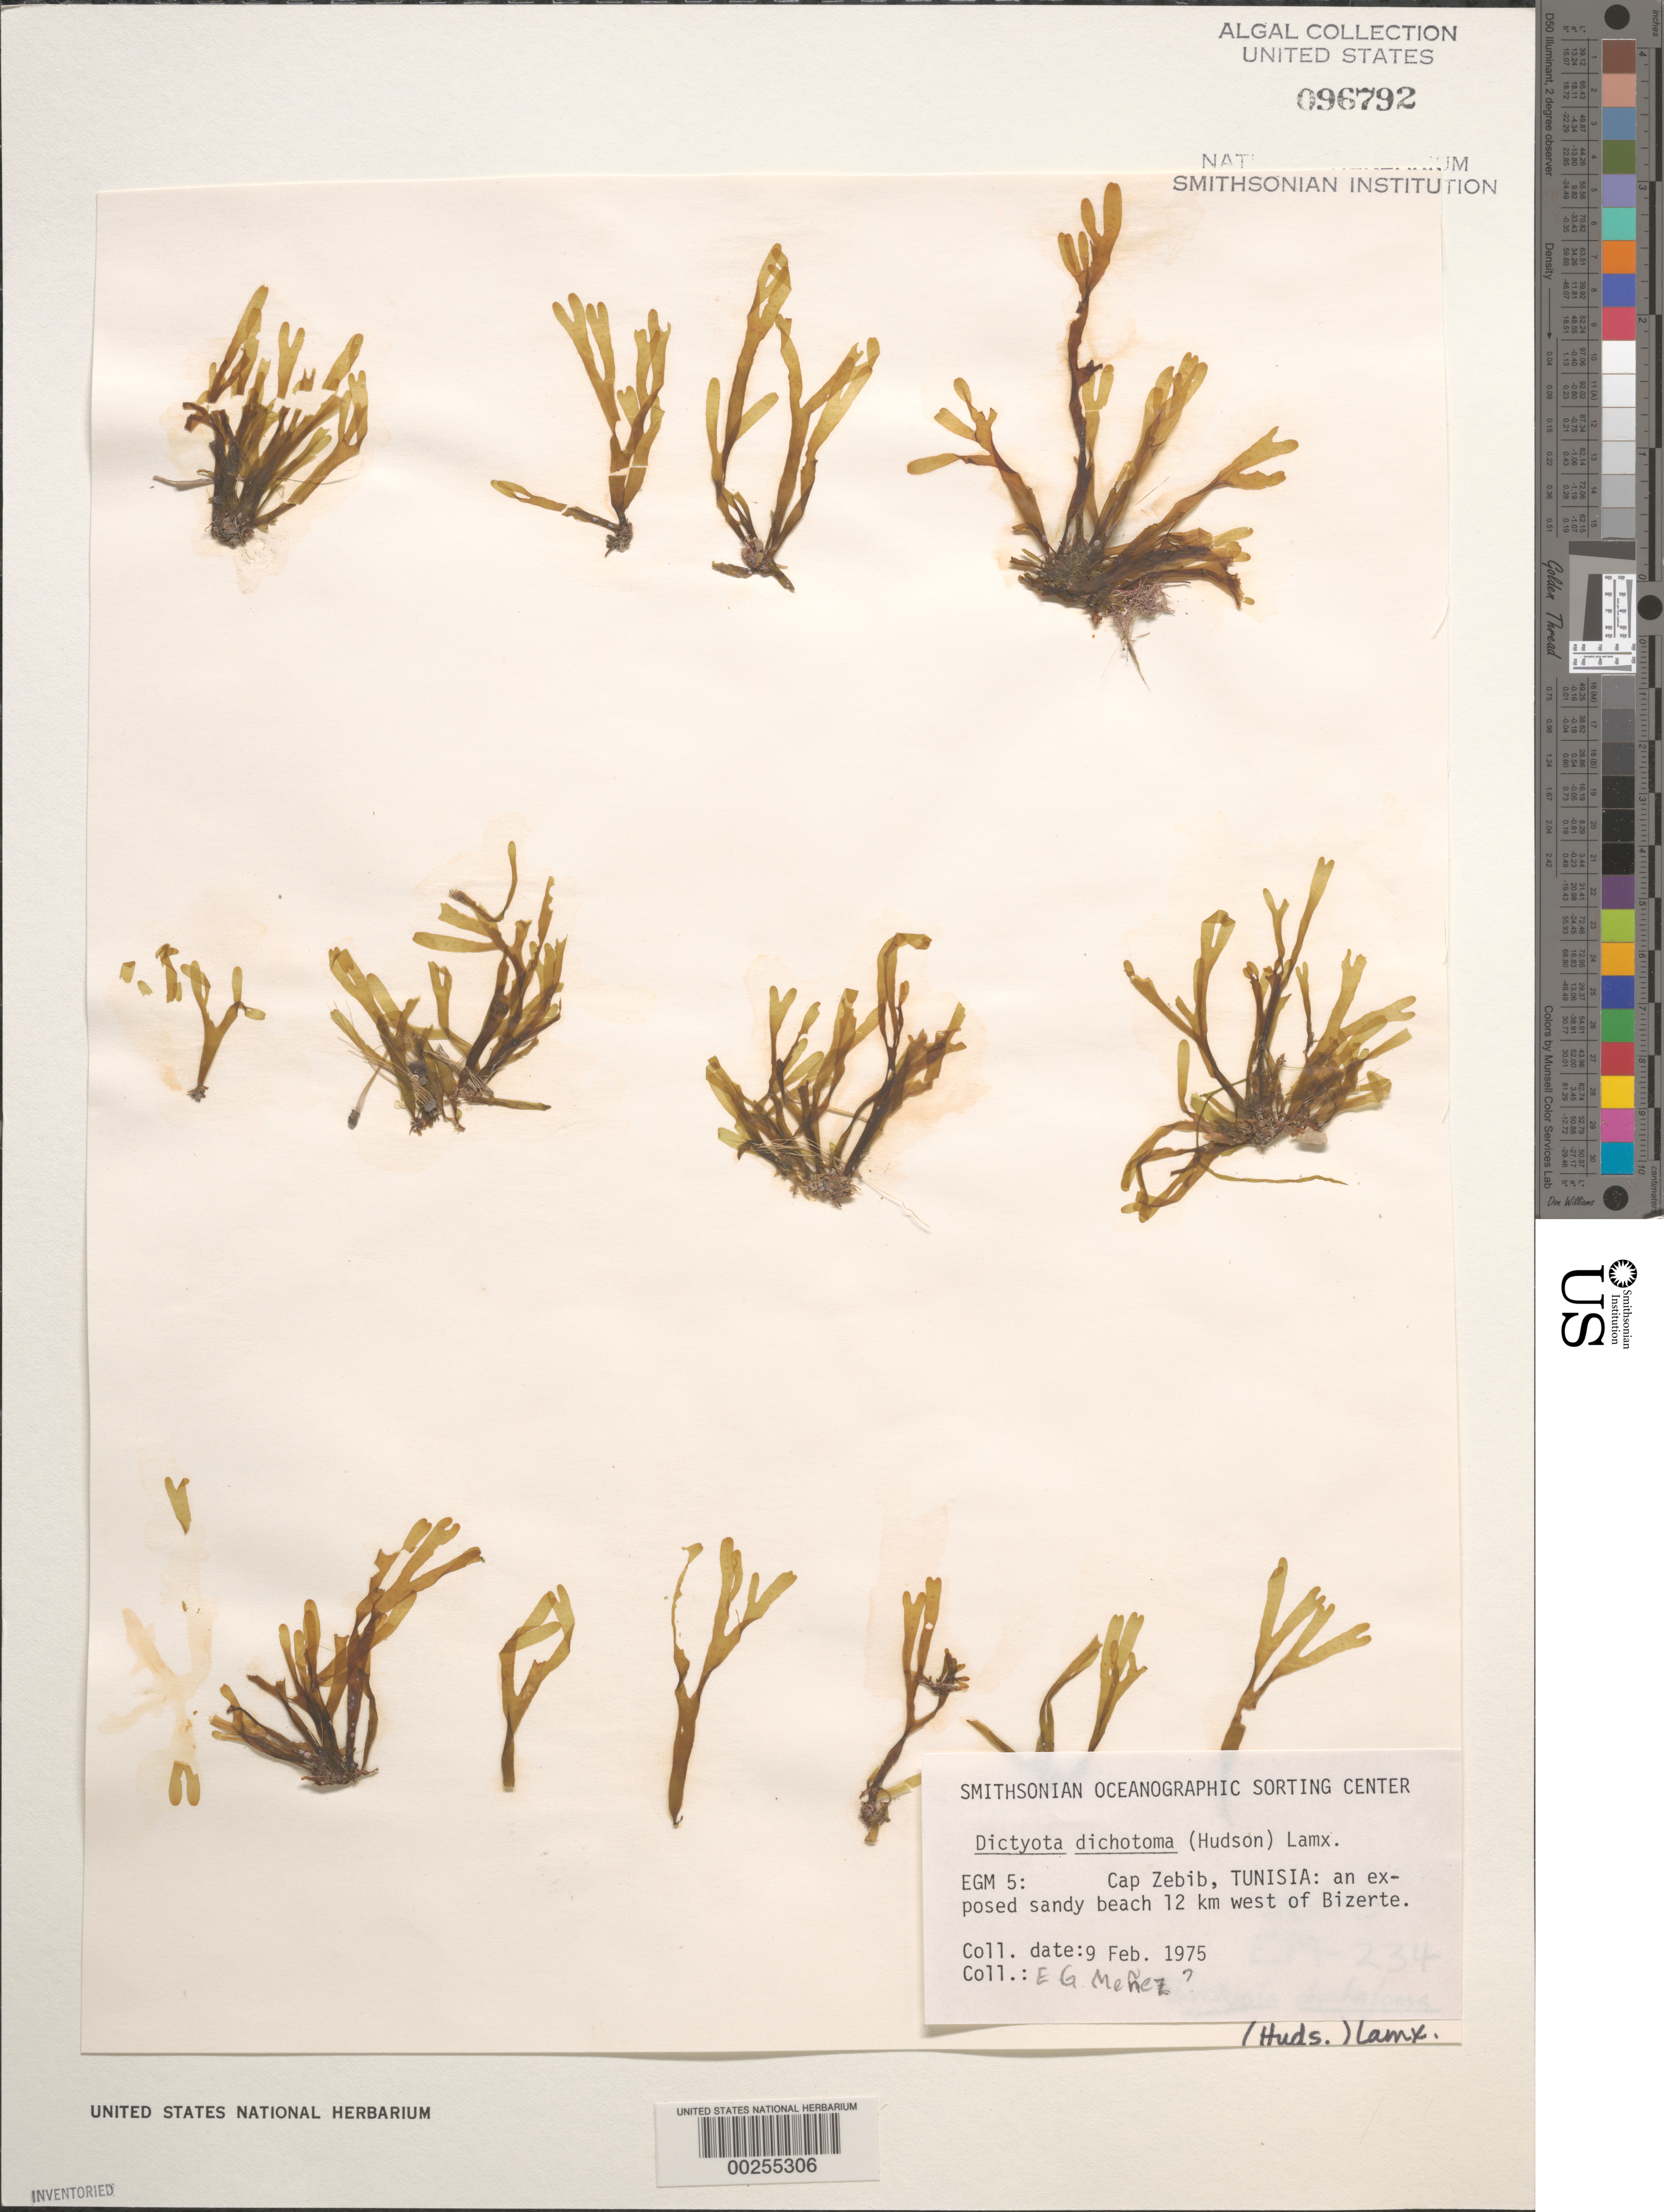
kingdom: Chromista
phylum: Ochrophyta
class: Phaeophyceae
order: Dictyotales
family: Dictyotaceae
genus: Dictyota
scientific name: Dictyota dichotoma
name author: (Huds.) J.V.Lamouroux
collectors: Meñez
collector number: EGM 5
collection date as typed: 09 Feb 1975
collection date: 1975-02-09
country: Tunisia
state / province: Bizerte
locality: Cap Zebib 12 km west of Bizerte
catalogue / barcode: US 96792